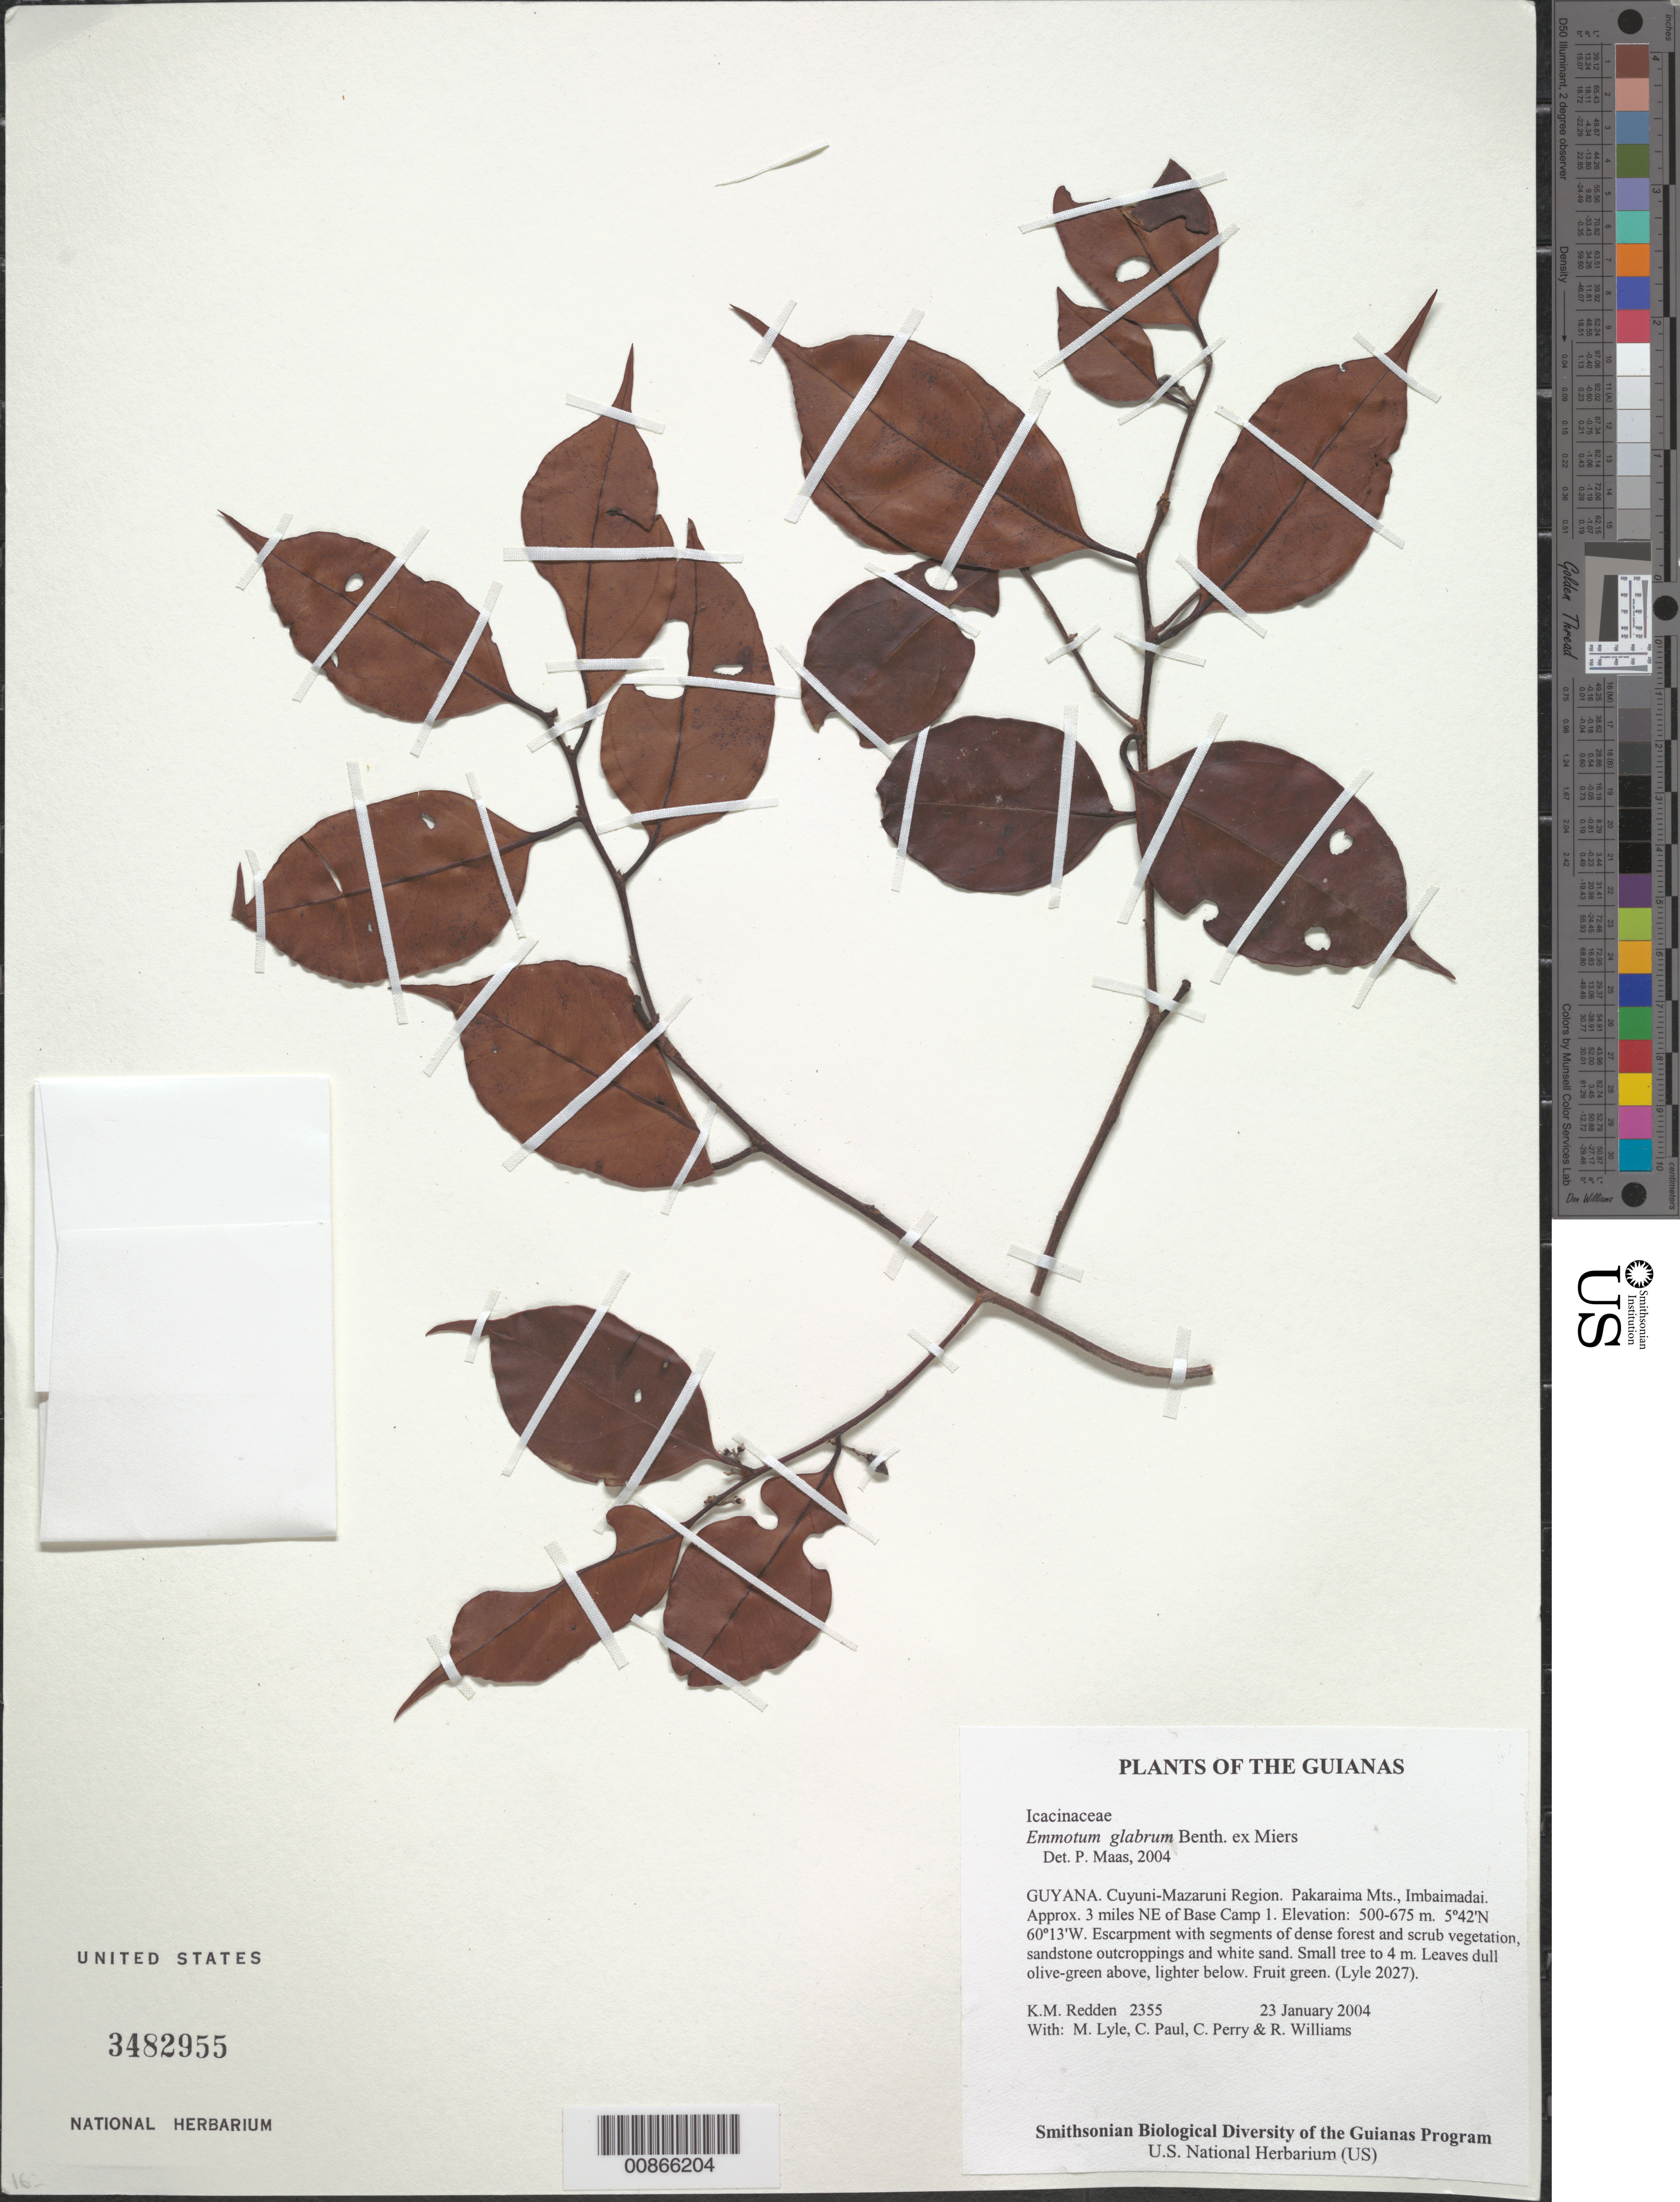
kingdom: Plantae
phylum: Tracheophyta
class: Magnoliopsida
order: Metteniusales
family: Metteniusaceae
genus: Emmotum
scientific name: Emmotum glabrum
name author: Benth. ex Miers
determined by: Maas, Paul J. M.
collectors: K. M. Redden, M. Lyle, C. Paul, C. Perry & R. Williams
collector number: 2355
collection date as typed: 23 January 2004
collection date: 2004-01-23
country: Guyana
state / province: Cuyuni-Mazaruni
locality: Pakaraima Mts., Imbaimadai. Approx. 3 miles NE of Base Camp 1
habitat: Escarpment with segments of dense forest and scrub vegetation, sandstone outcroppings and white sand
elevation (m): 500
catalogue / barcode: US 3482955